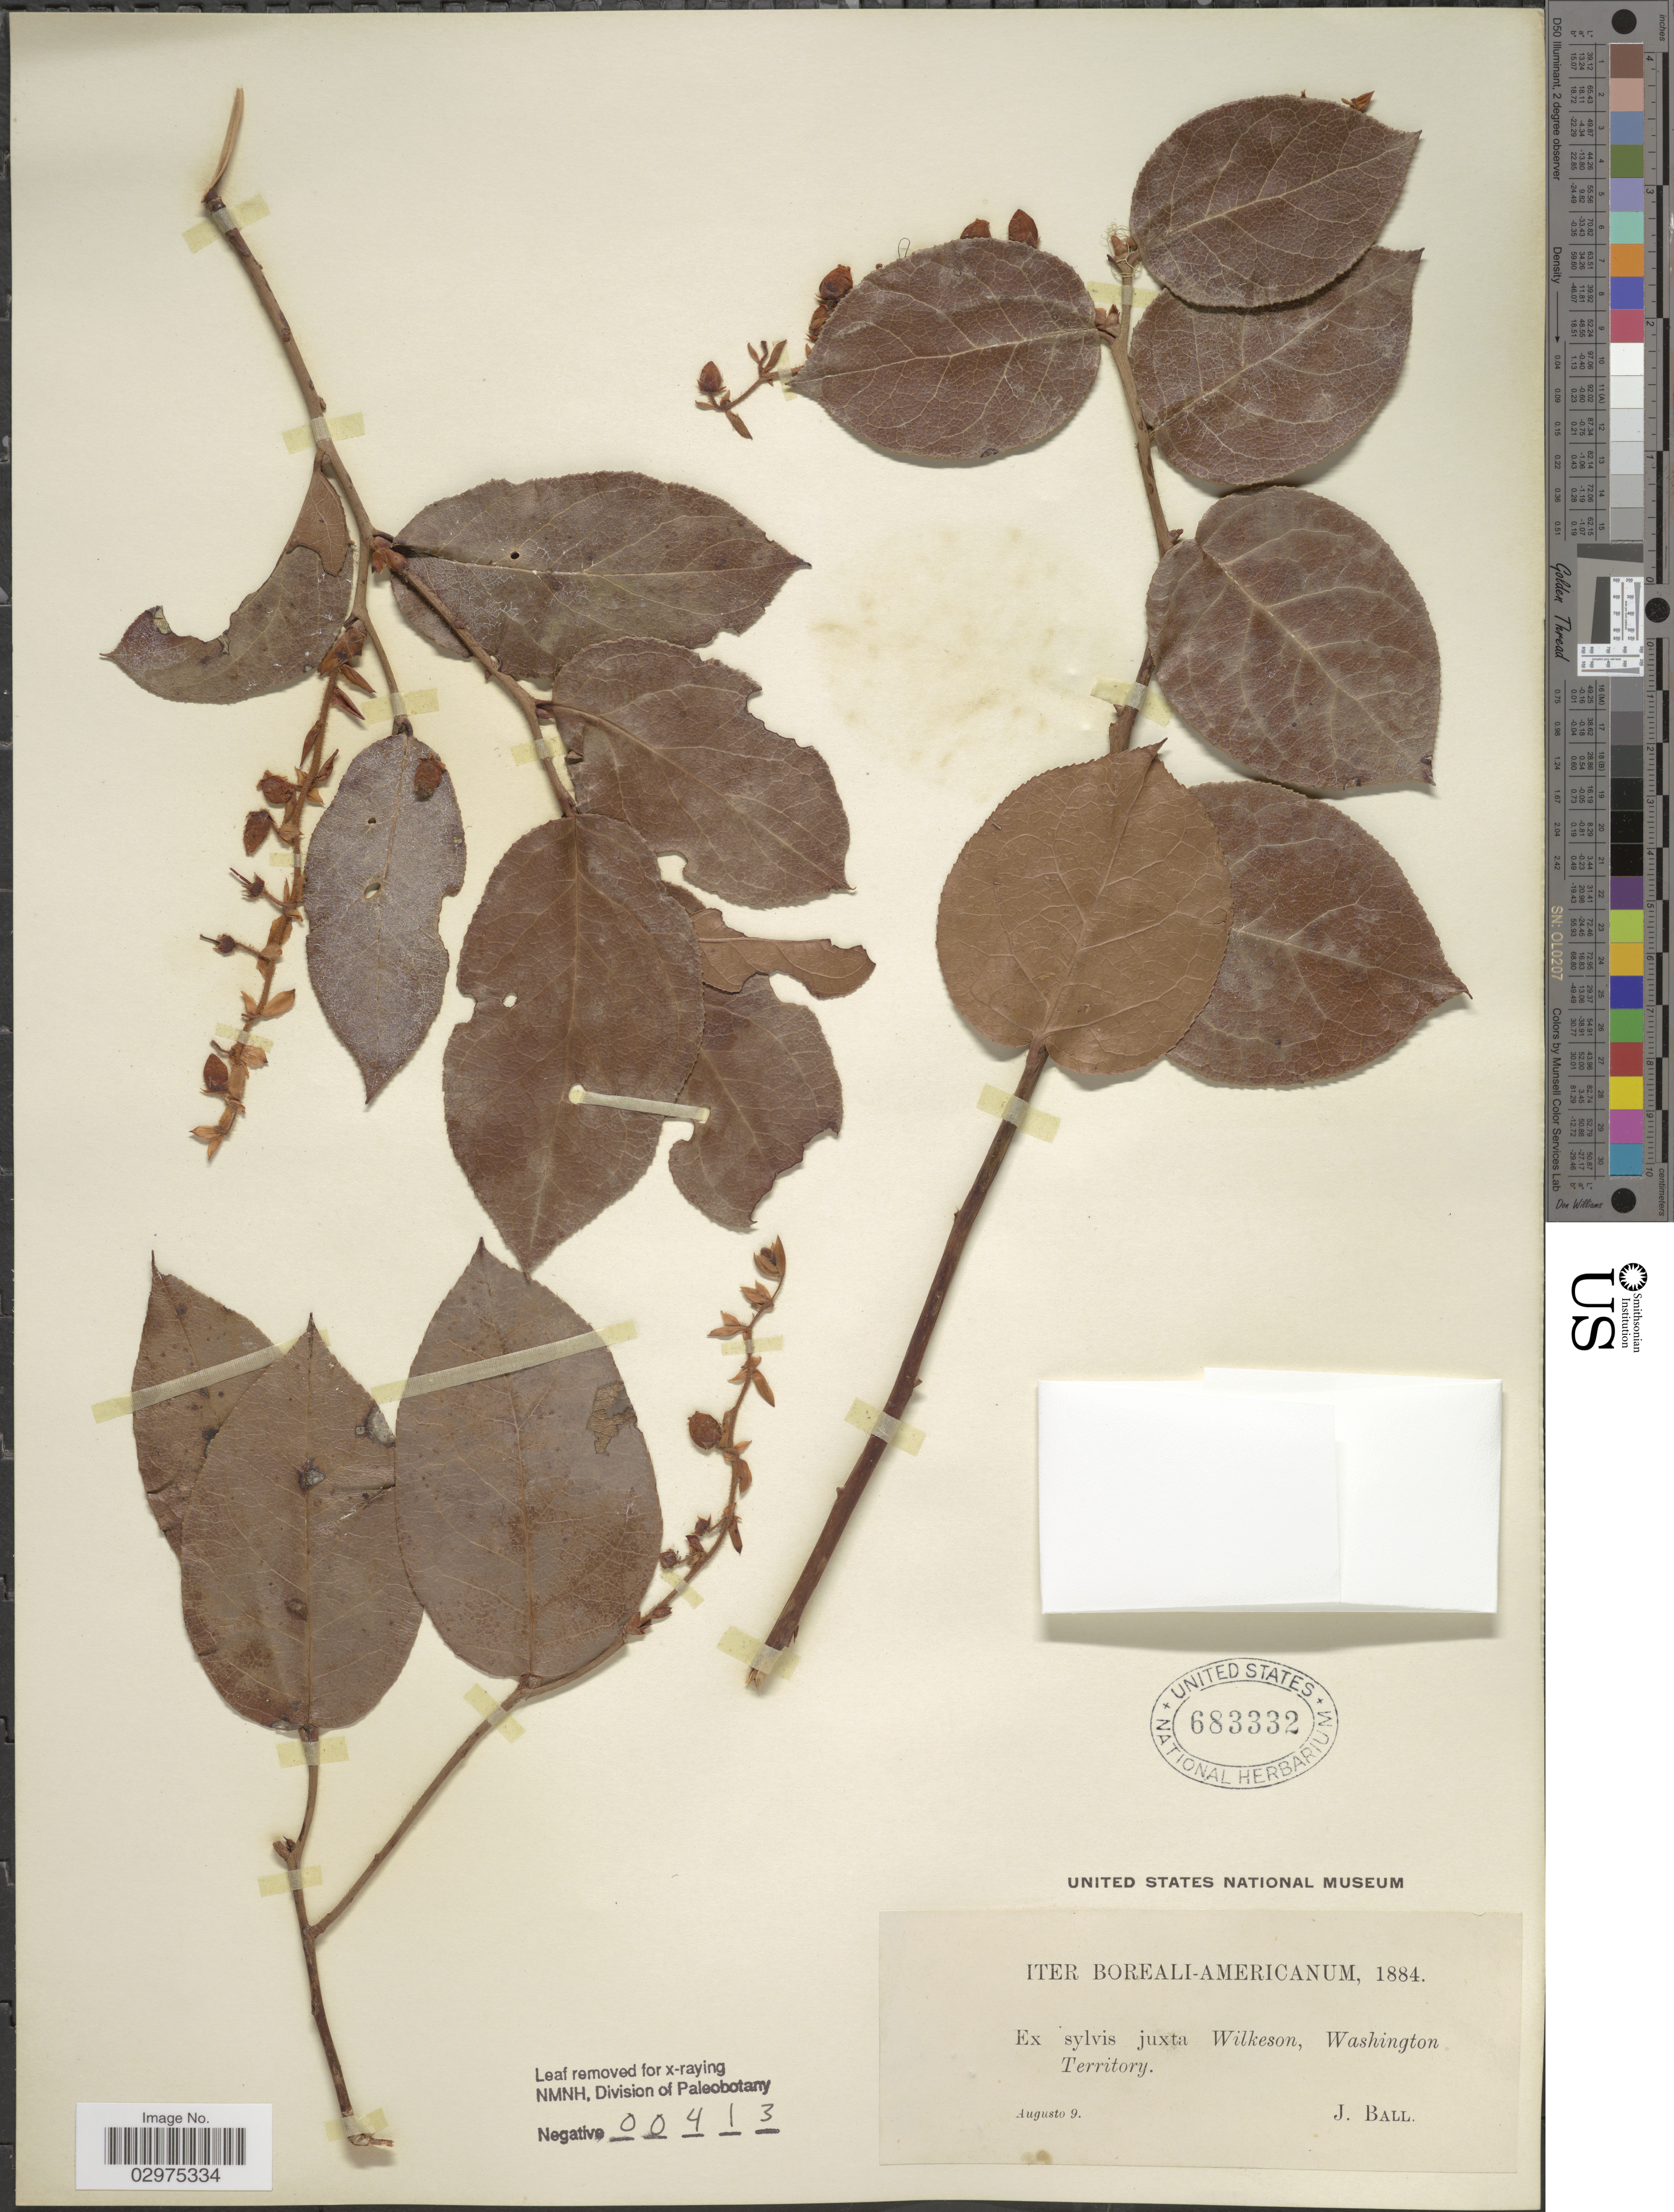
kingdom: Plantae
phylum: Tracheophyta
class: Magnoliopsida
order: Ericales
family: Ericaceae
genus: Gaultheria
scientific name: Gaultheria shallon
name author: Pursh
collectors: J. Ball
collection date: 1884-08-09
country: United States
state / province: Washington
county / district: Pierce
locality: Iter Boreali-Americanum. Ex sylvis juxta Wilkeson, Washington Territory.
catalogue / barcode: US 683332